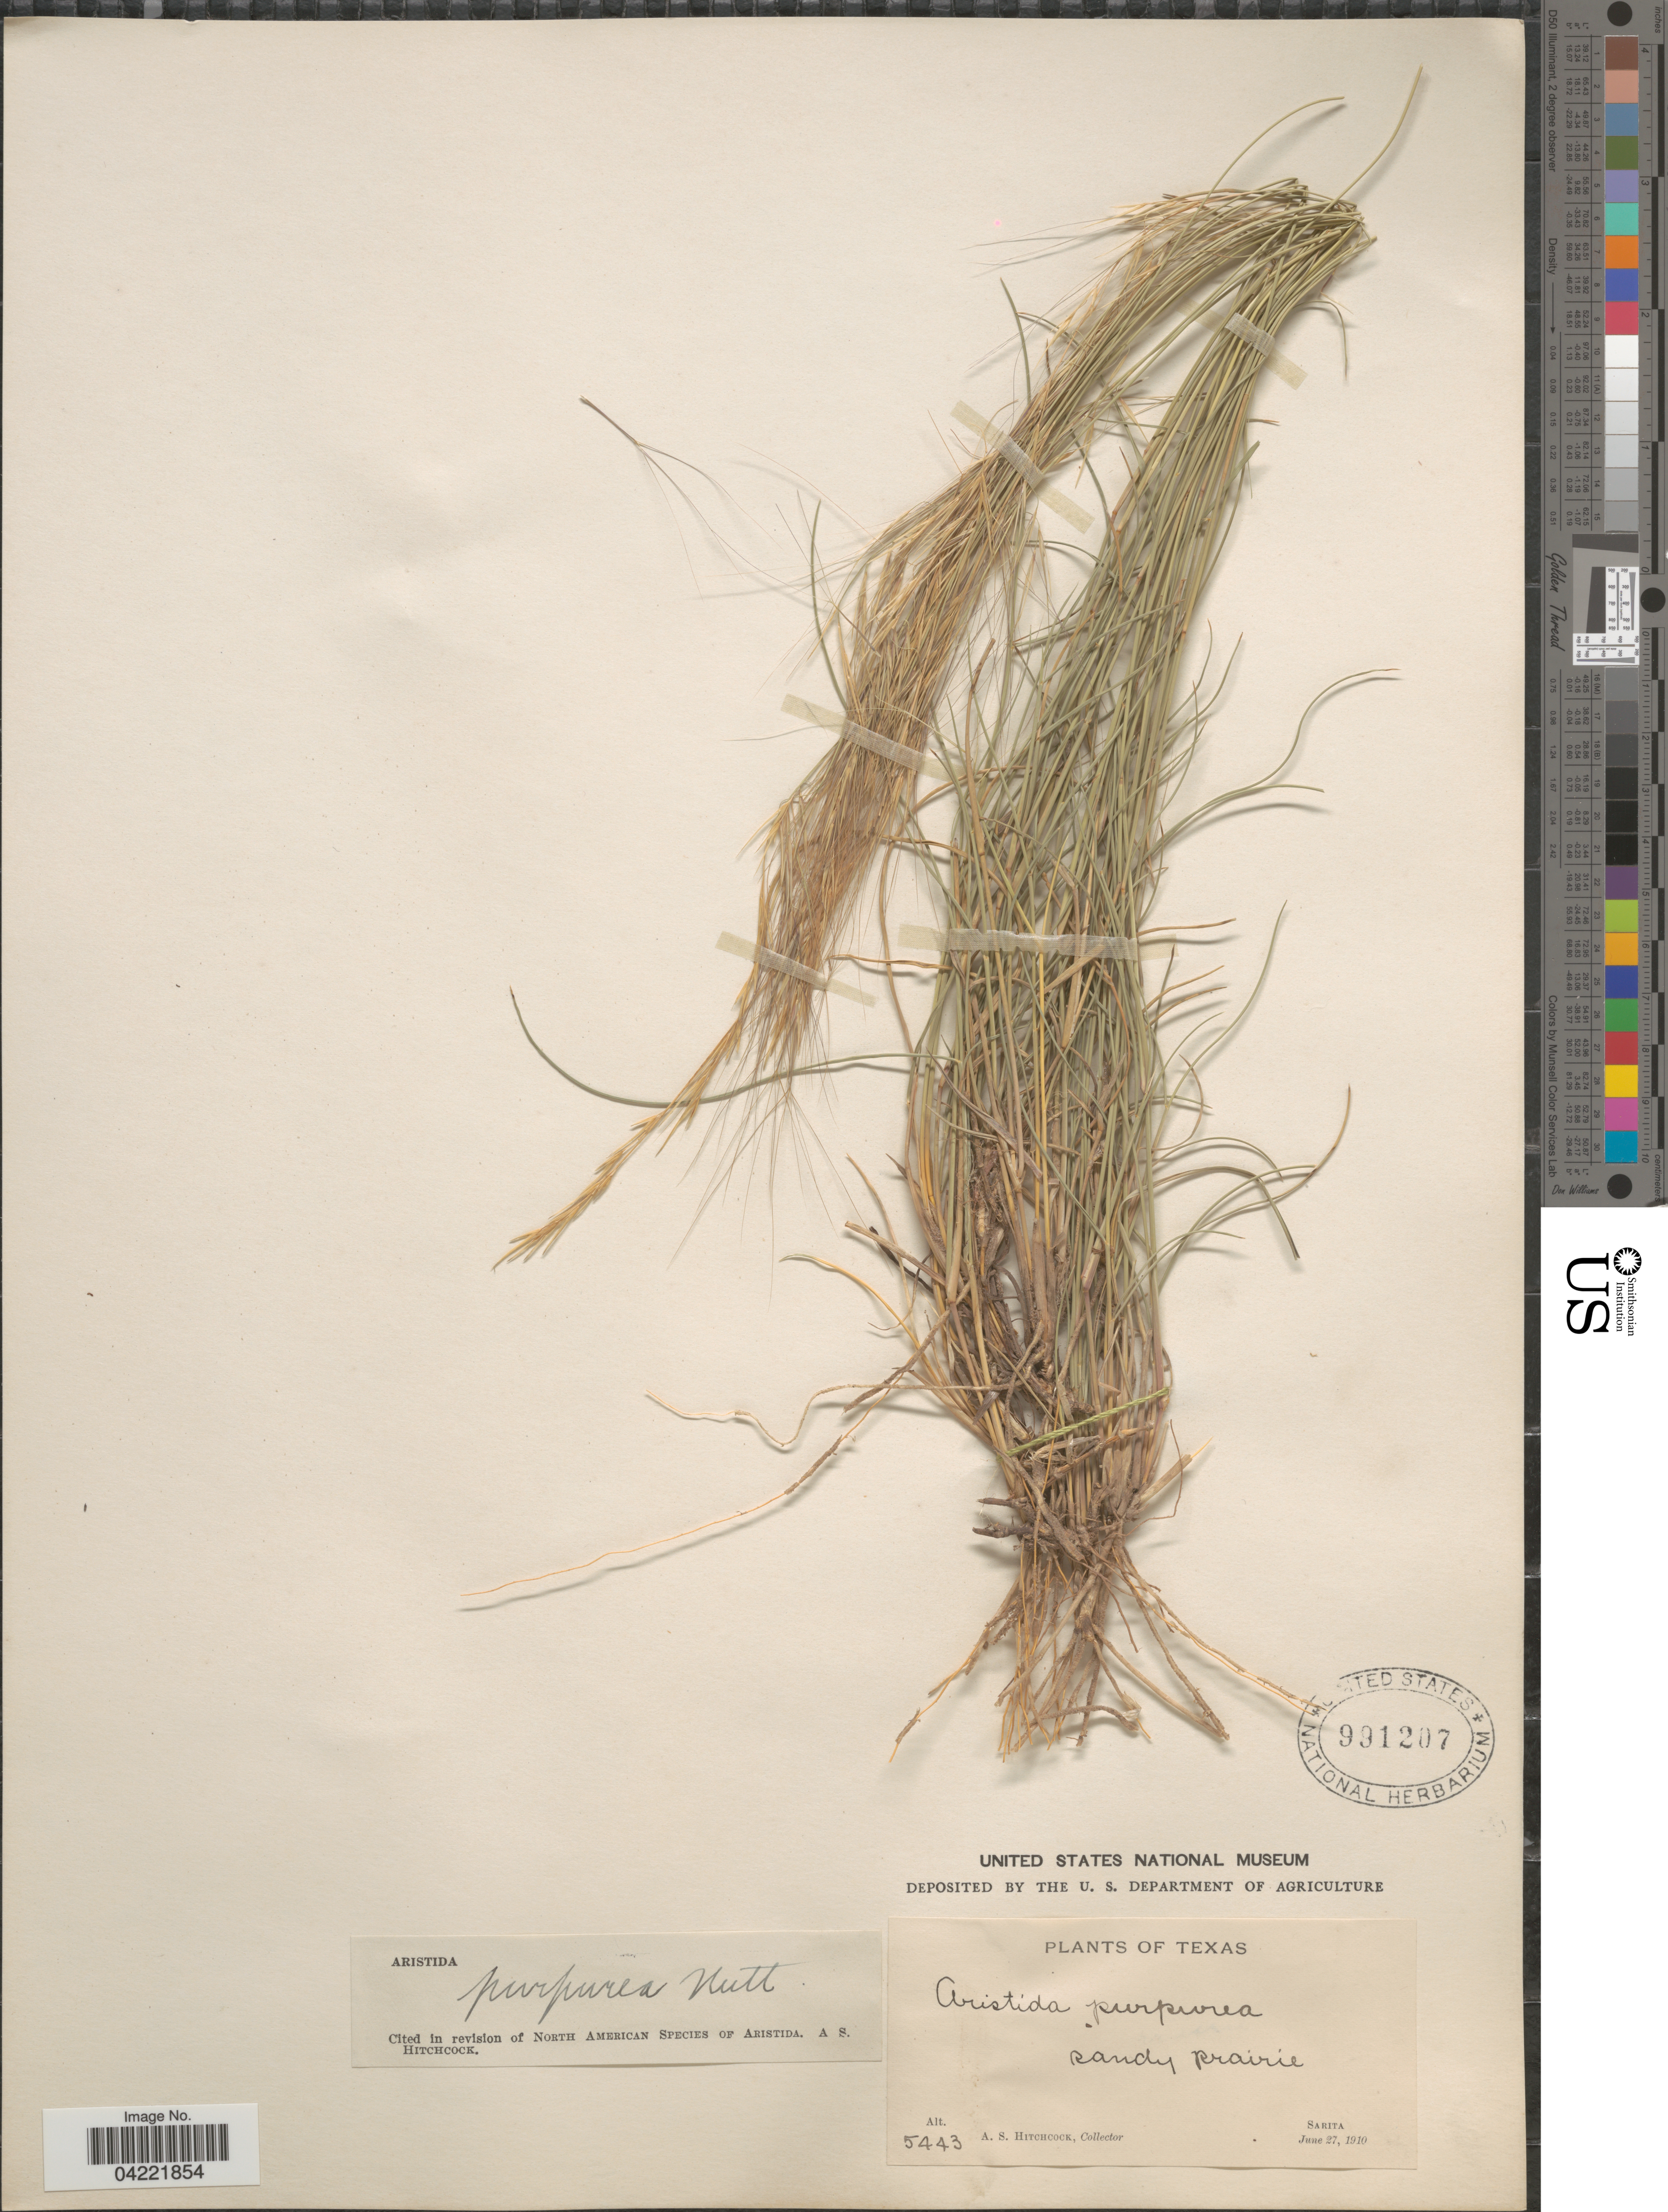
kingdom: Plantae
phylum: Tracheophyta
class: Liliopsida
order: Poales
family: Poaceae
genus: Aristida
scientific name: Aristida purpurea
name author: Nutt.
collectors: A. S. Hitchcock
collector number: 5443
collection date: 1910-06-27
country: United States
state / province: Texas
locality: Sandy prairie. Sarita.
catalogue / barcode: US 991207